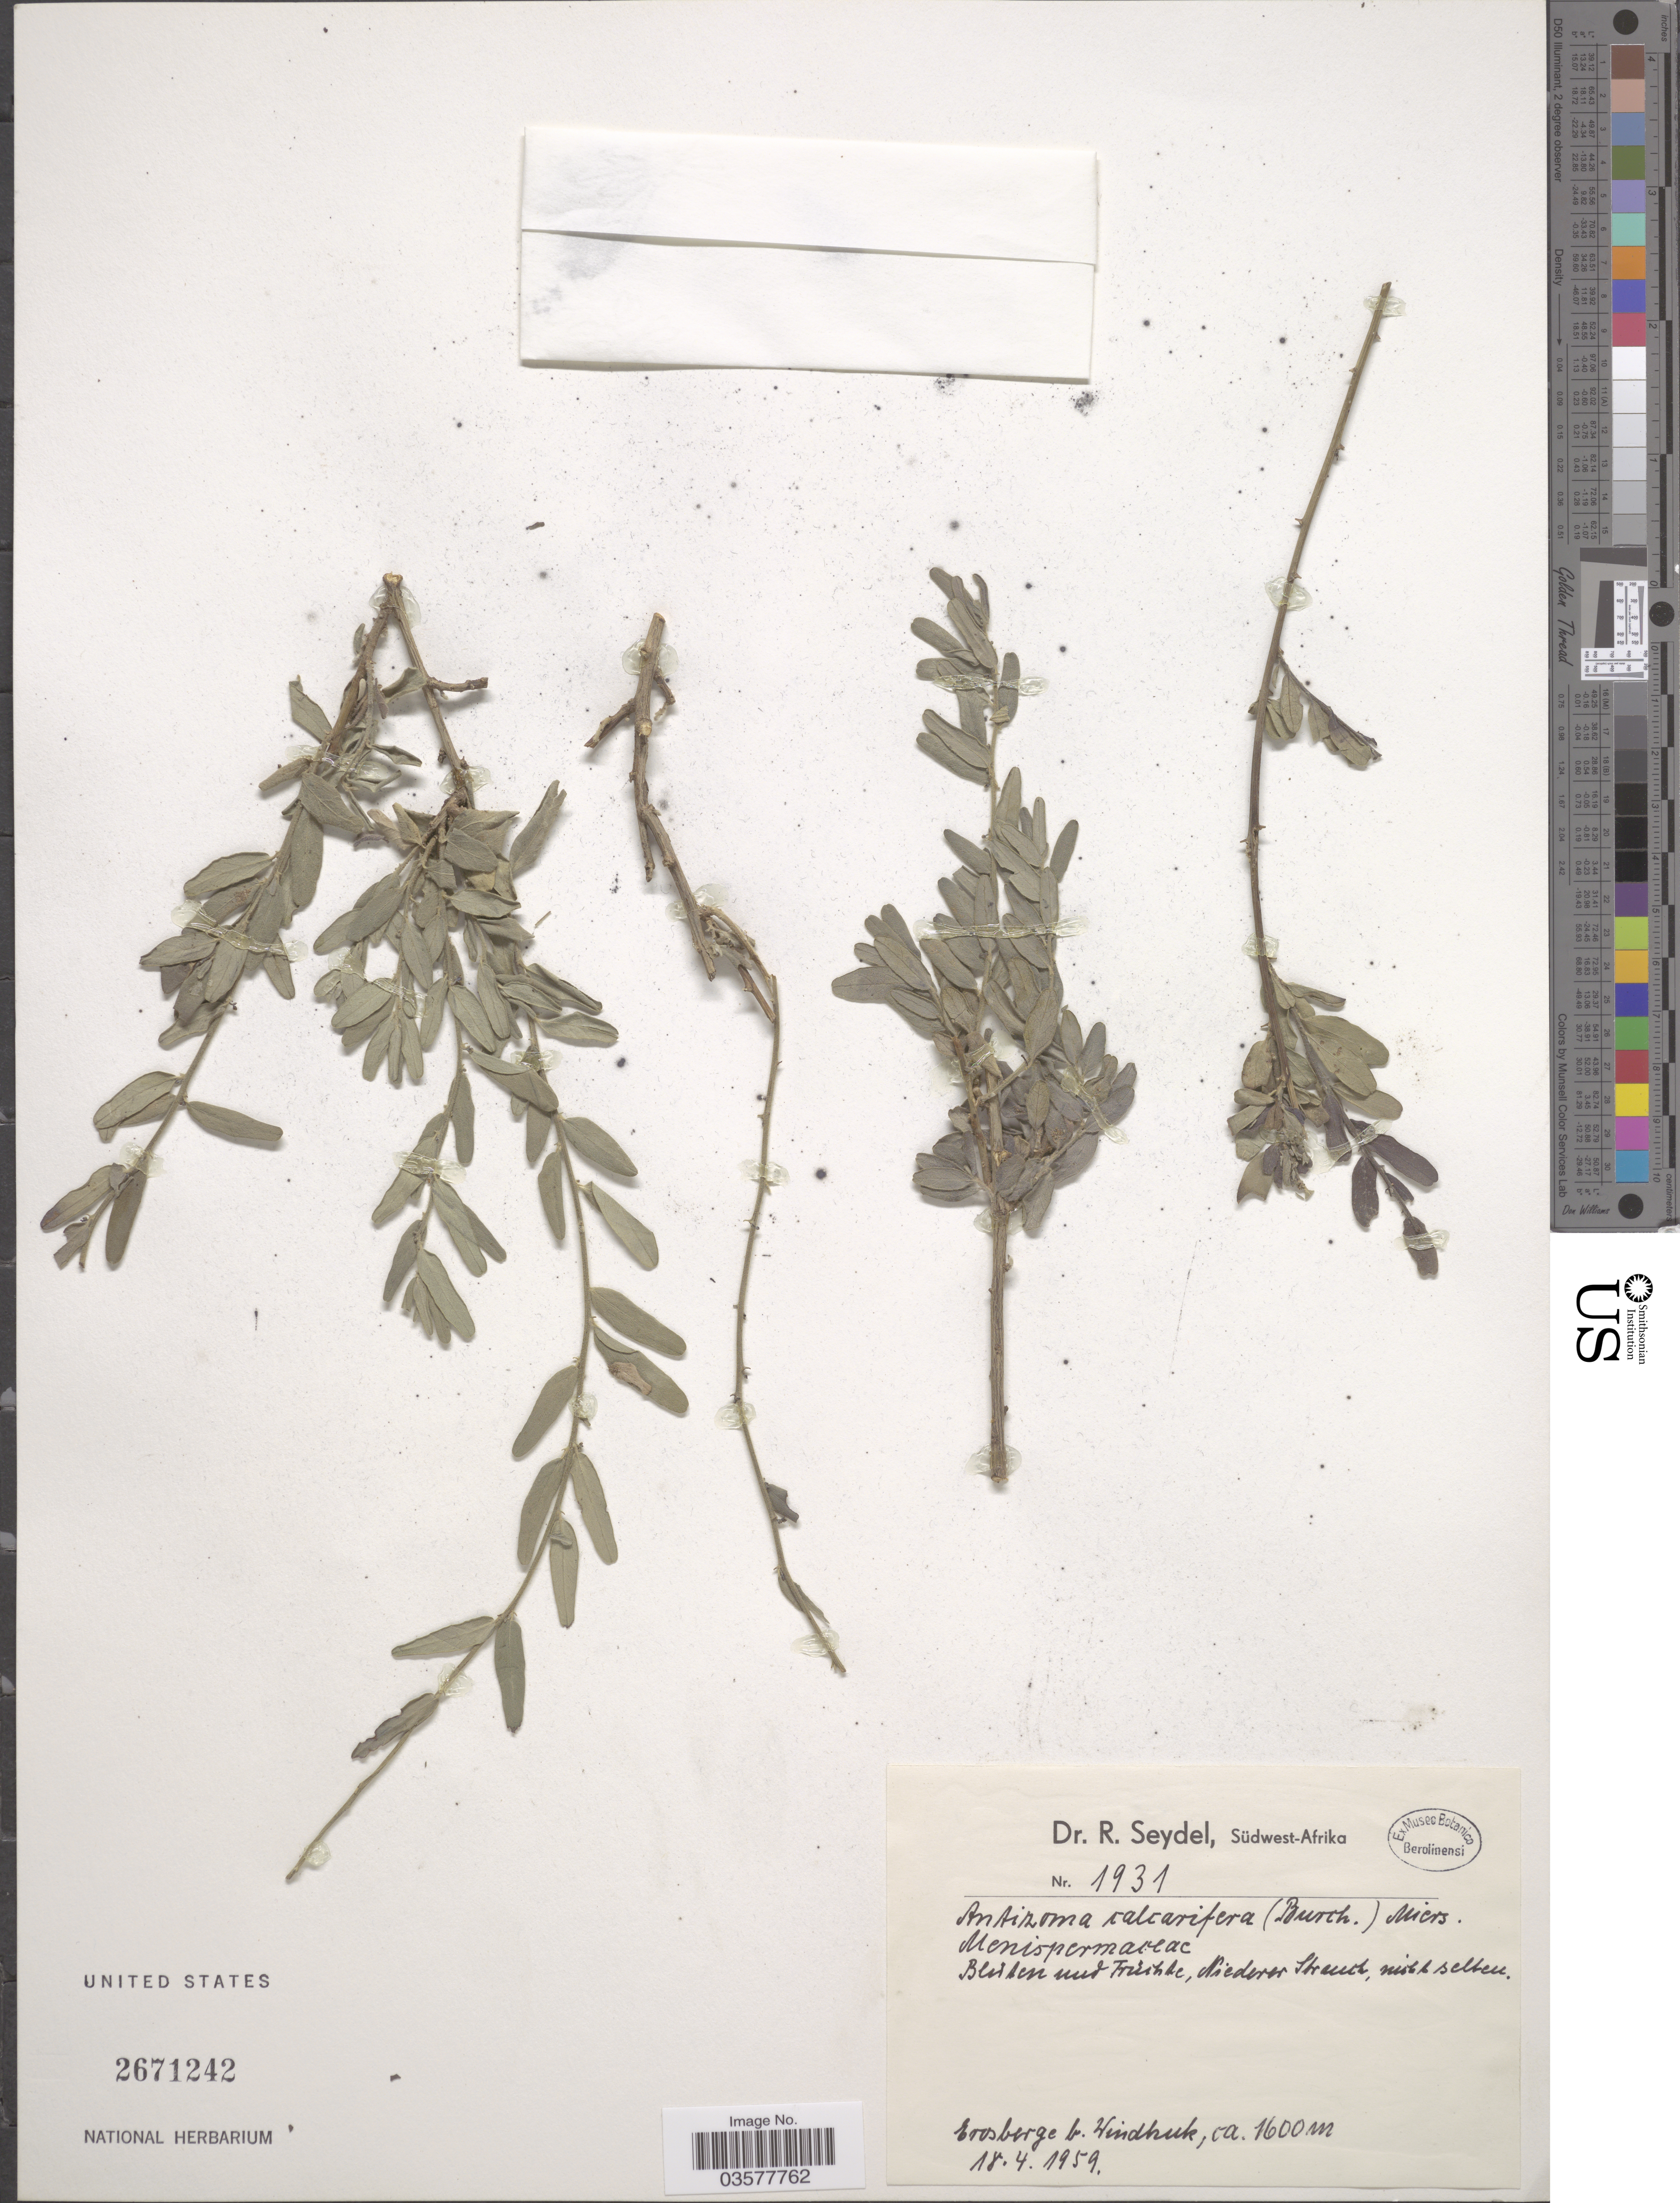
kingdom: Plantae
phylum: Tracheophyta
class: Magnoliopsida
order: Ranunculales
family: Menispermaceae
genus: Antizoma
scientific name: Antizoma angustifolia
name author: (Burch.) Miers ex Harv.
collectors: R. Seydel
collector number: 1931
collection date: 1959-04-18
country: Namibia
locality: Südwest-Afrika. X.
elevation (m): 1600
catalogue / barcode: US 2671242